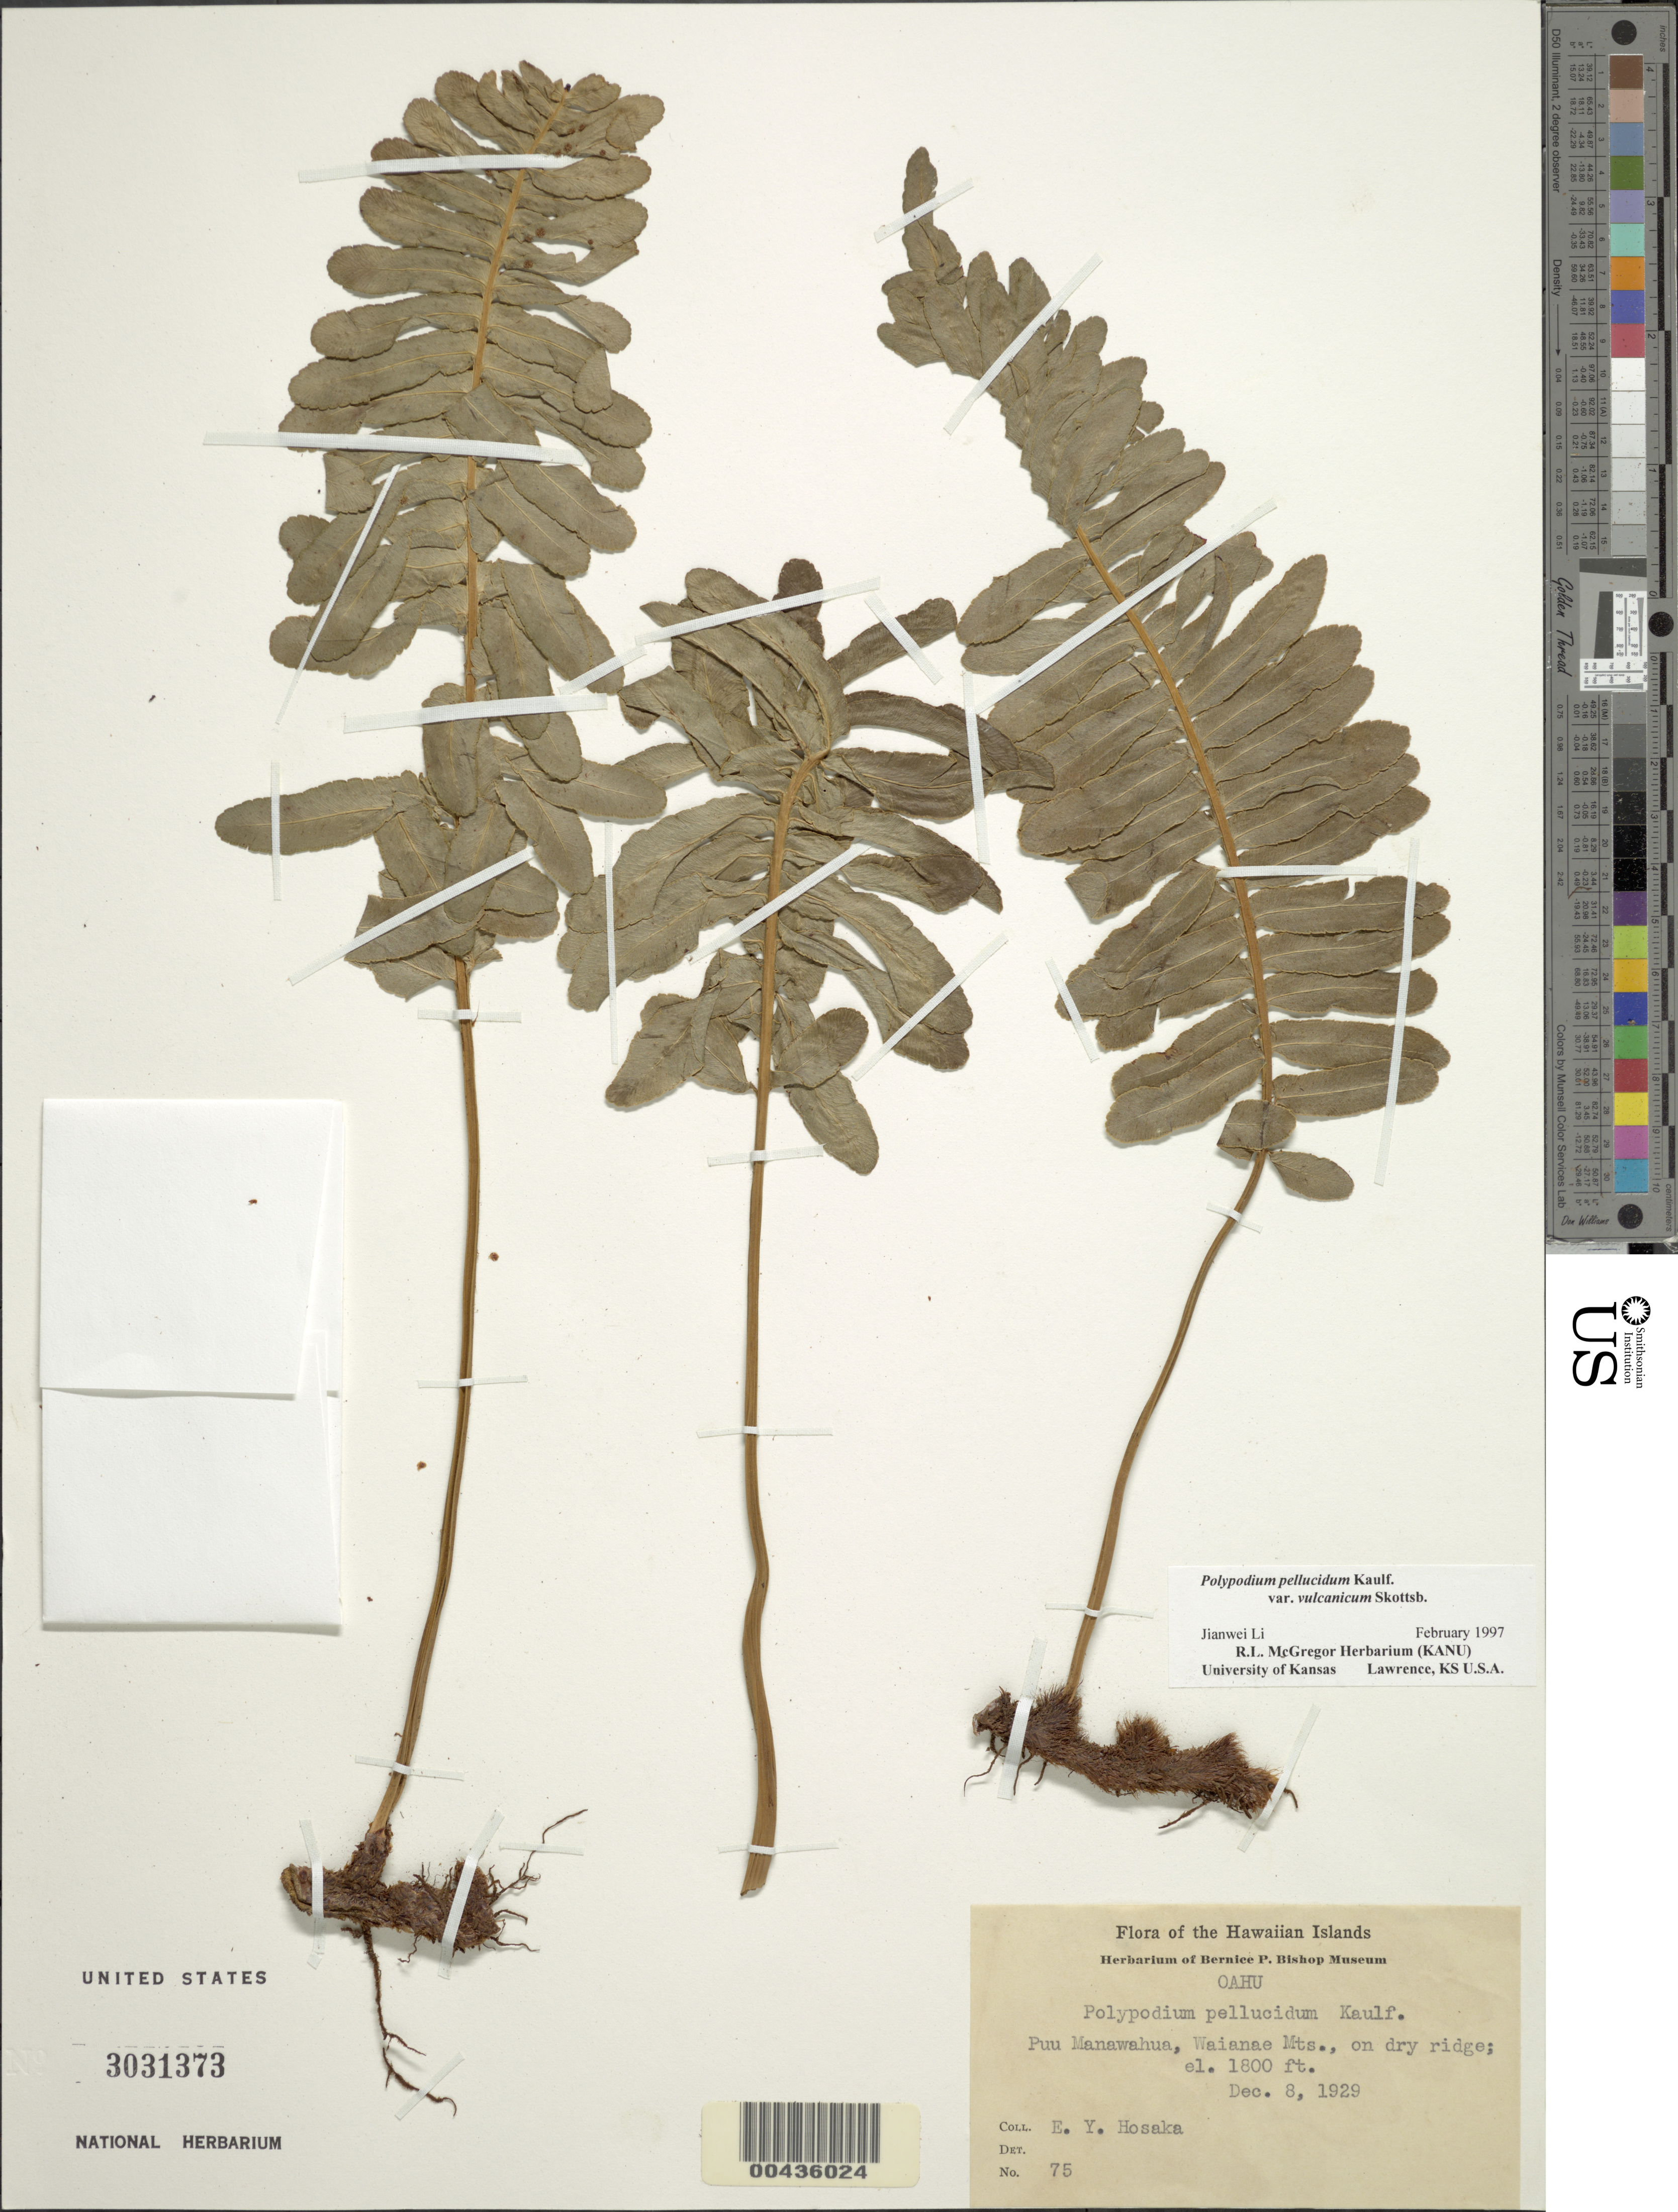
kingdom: Plantae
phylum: Tracheophyta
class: Polypodiopsida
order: Polypodiales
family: Polypodiaceae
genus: Polypodium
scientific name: Polypodium pellucidum var. vulcanicum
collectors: E. Y. Hosaka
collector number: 75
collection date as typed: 8 Dec 1929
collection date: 1929-12-08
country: United States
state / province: Hawaii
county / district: Honolulu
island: Oahu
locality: Puu Manawahua, Waianae Mts.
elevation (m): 549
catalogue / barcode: US 3031373